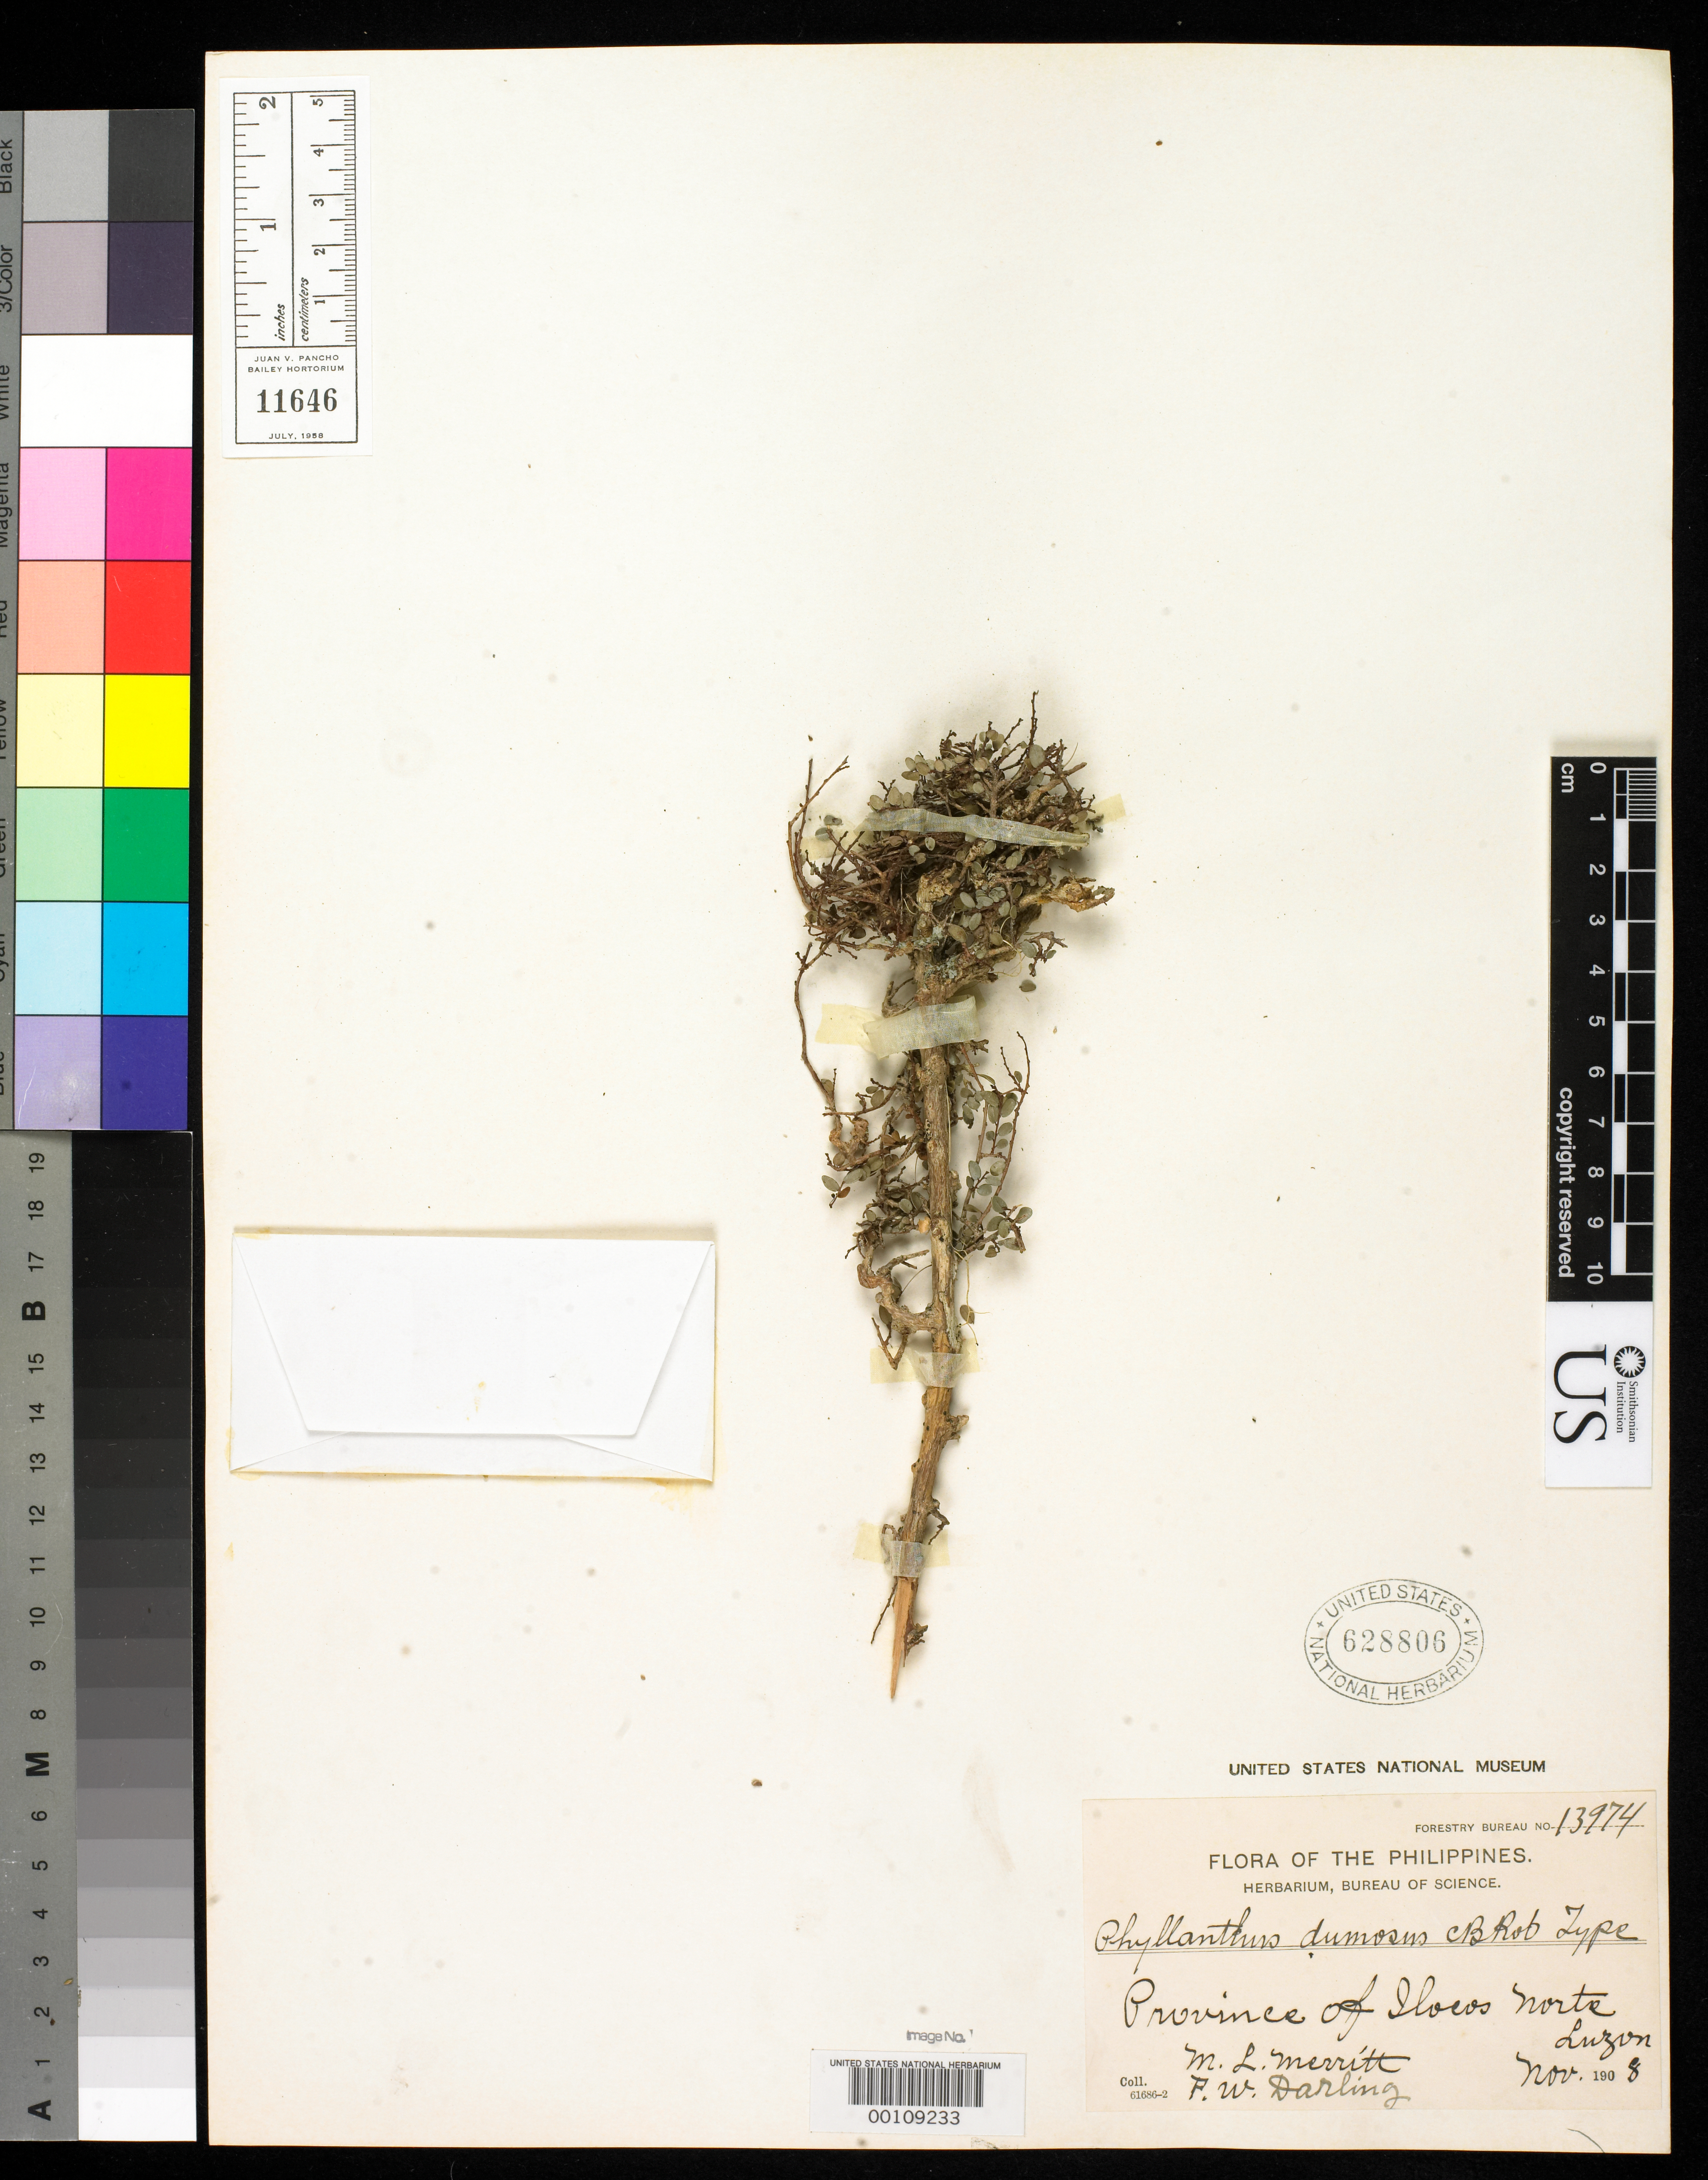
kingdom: Plantae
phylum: Tracheophyta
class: Magnoliopsida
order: Malpighiales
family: Phyllanthaceae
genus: Phyllanthus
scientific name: Phyllanthus dumosus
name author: C.B. Rob.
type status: Isotype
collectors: M. L. Merritt & F. Darling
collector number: For. Bur. 13974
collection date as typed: Nov 1908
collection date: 1908-11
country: Philippines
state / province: Ilocos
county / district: Ilocos Norte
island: Luzon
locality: Mt. Piao.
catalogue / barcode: US 628806